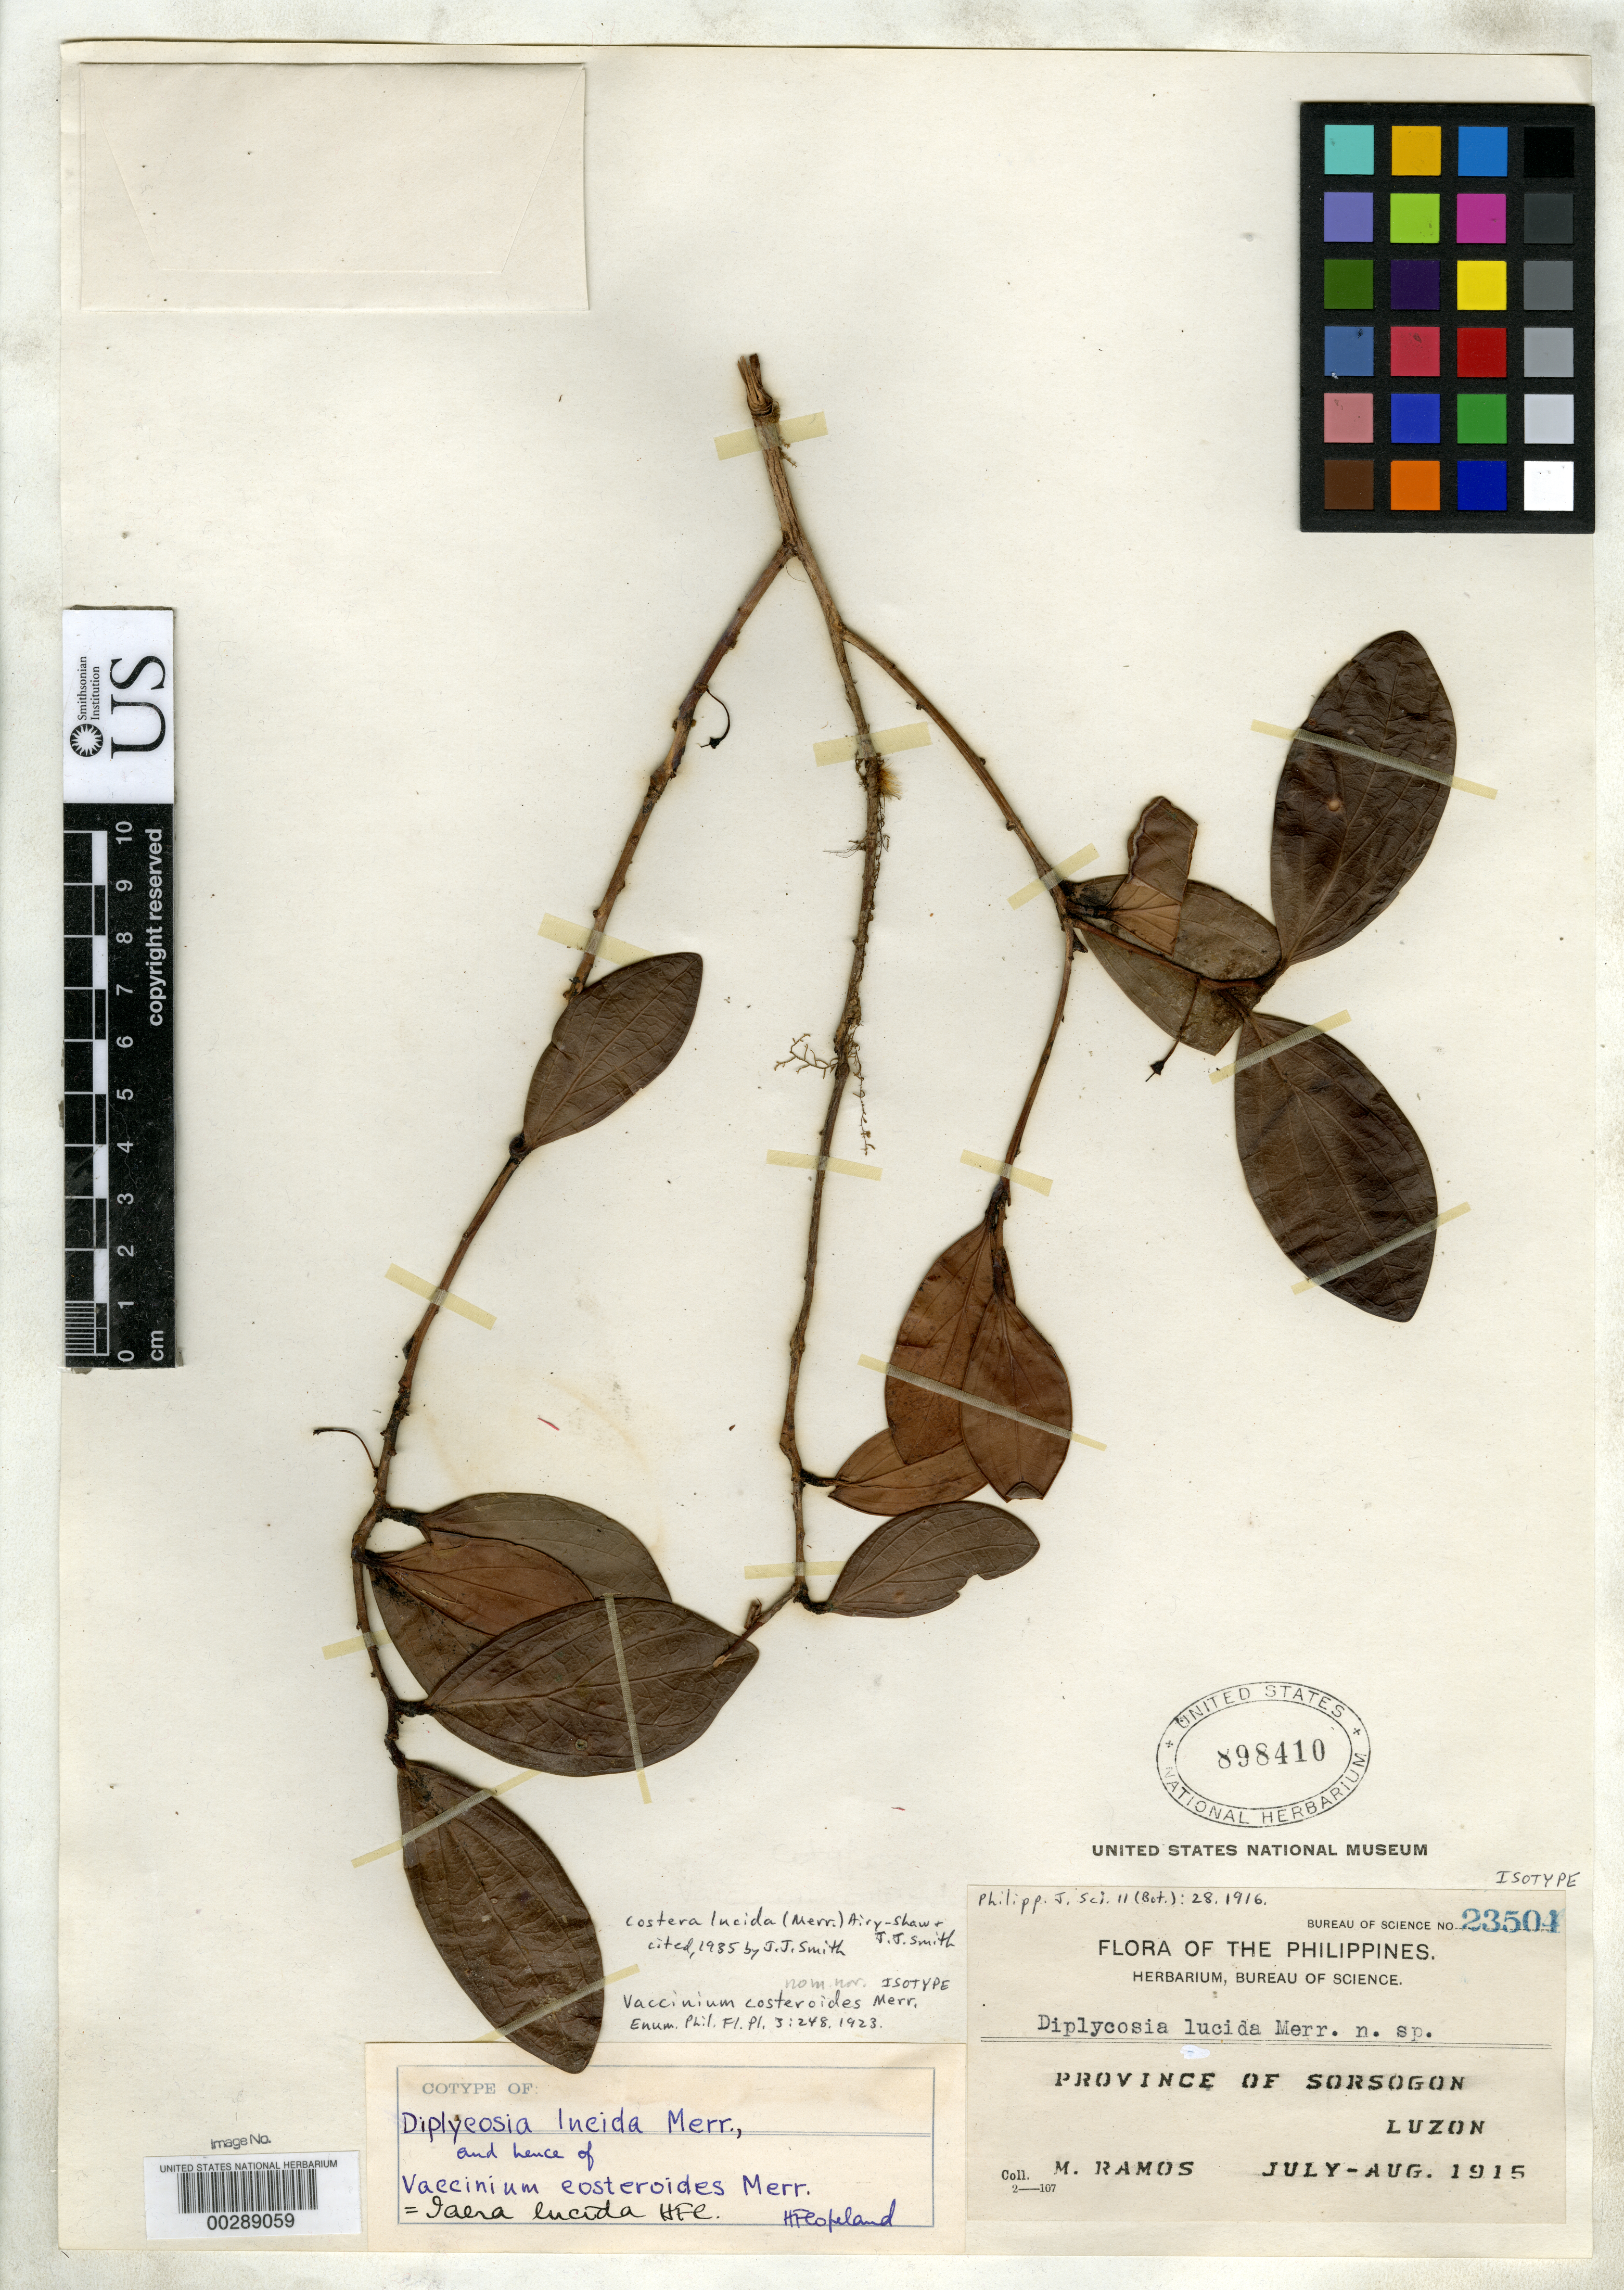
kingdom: Plantae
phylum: Tracheophyta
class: Magnoliopsida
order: Ericales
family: Ericaceae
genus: Diplycosia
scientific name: Diplycosia lucida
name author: Merr.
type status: Isotype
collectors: M. Ramos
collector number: Bur. Sci. 23504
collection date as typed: Jul 1915 to -- Aug 1915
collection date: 1915-07/1915-08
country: Philippines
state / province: Bicol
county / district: Sorsogon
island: Luzon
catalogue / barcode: US 898410